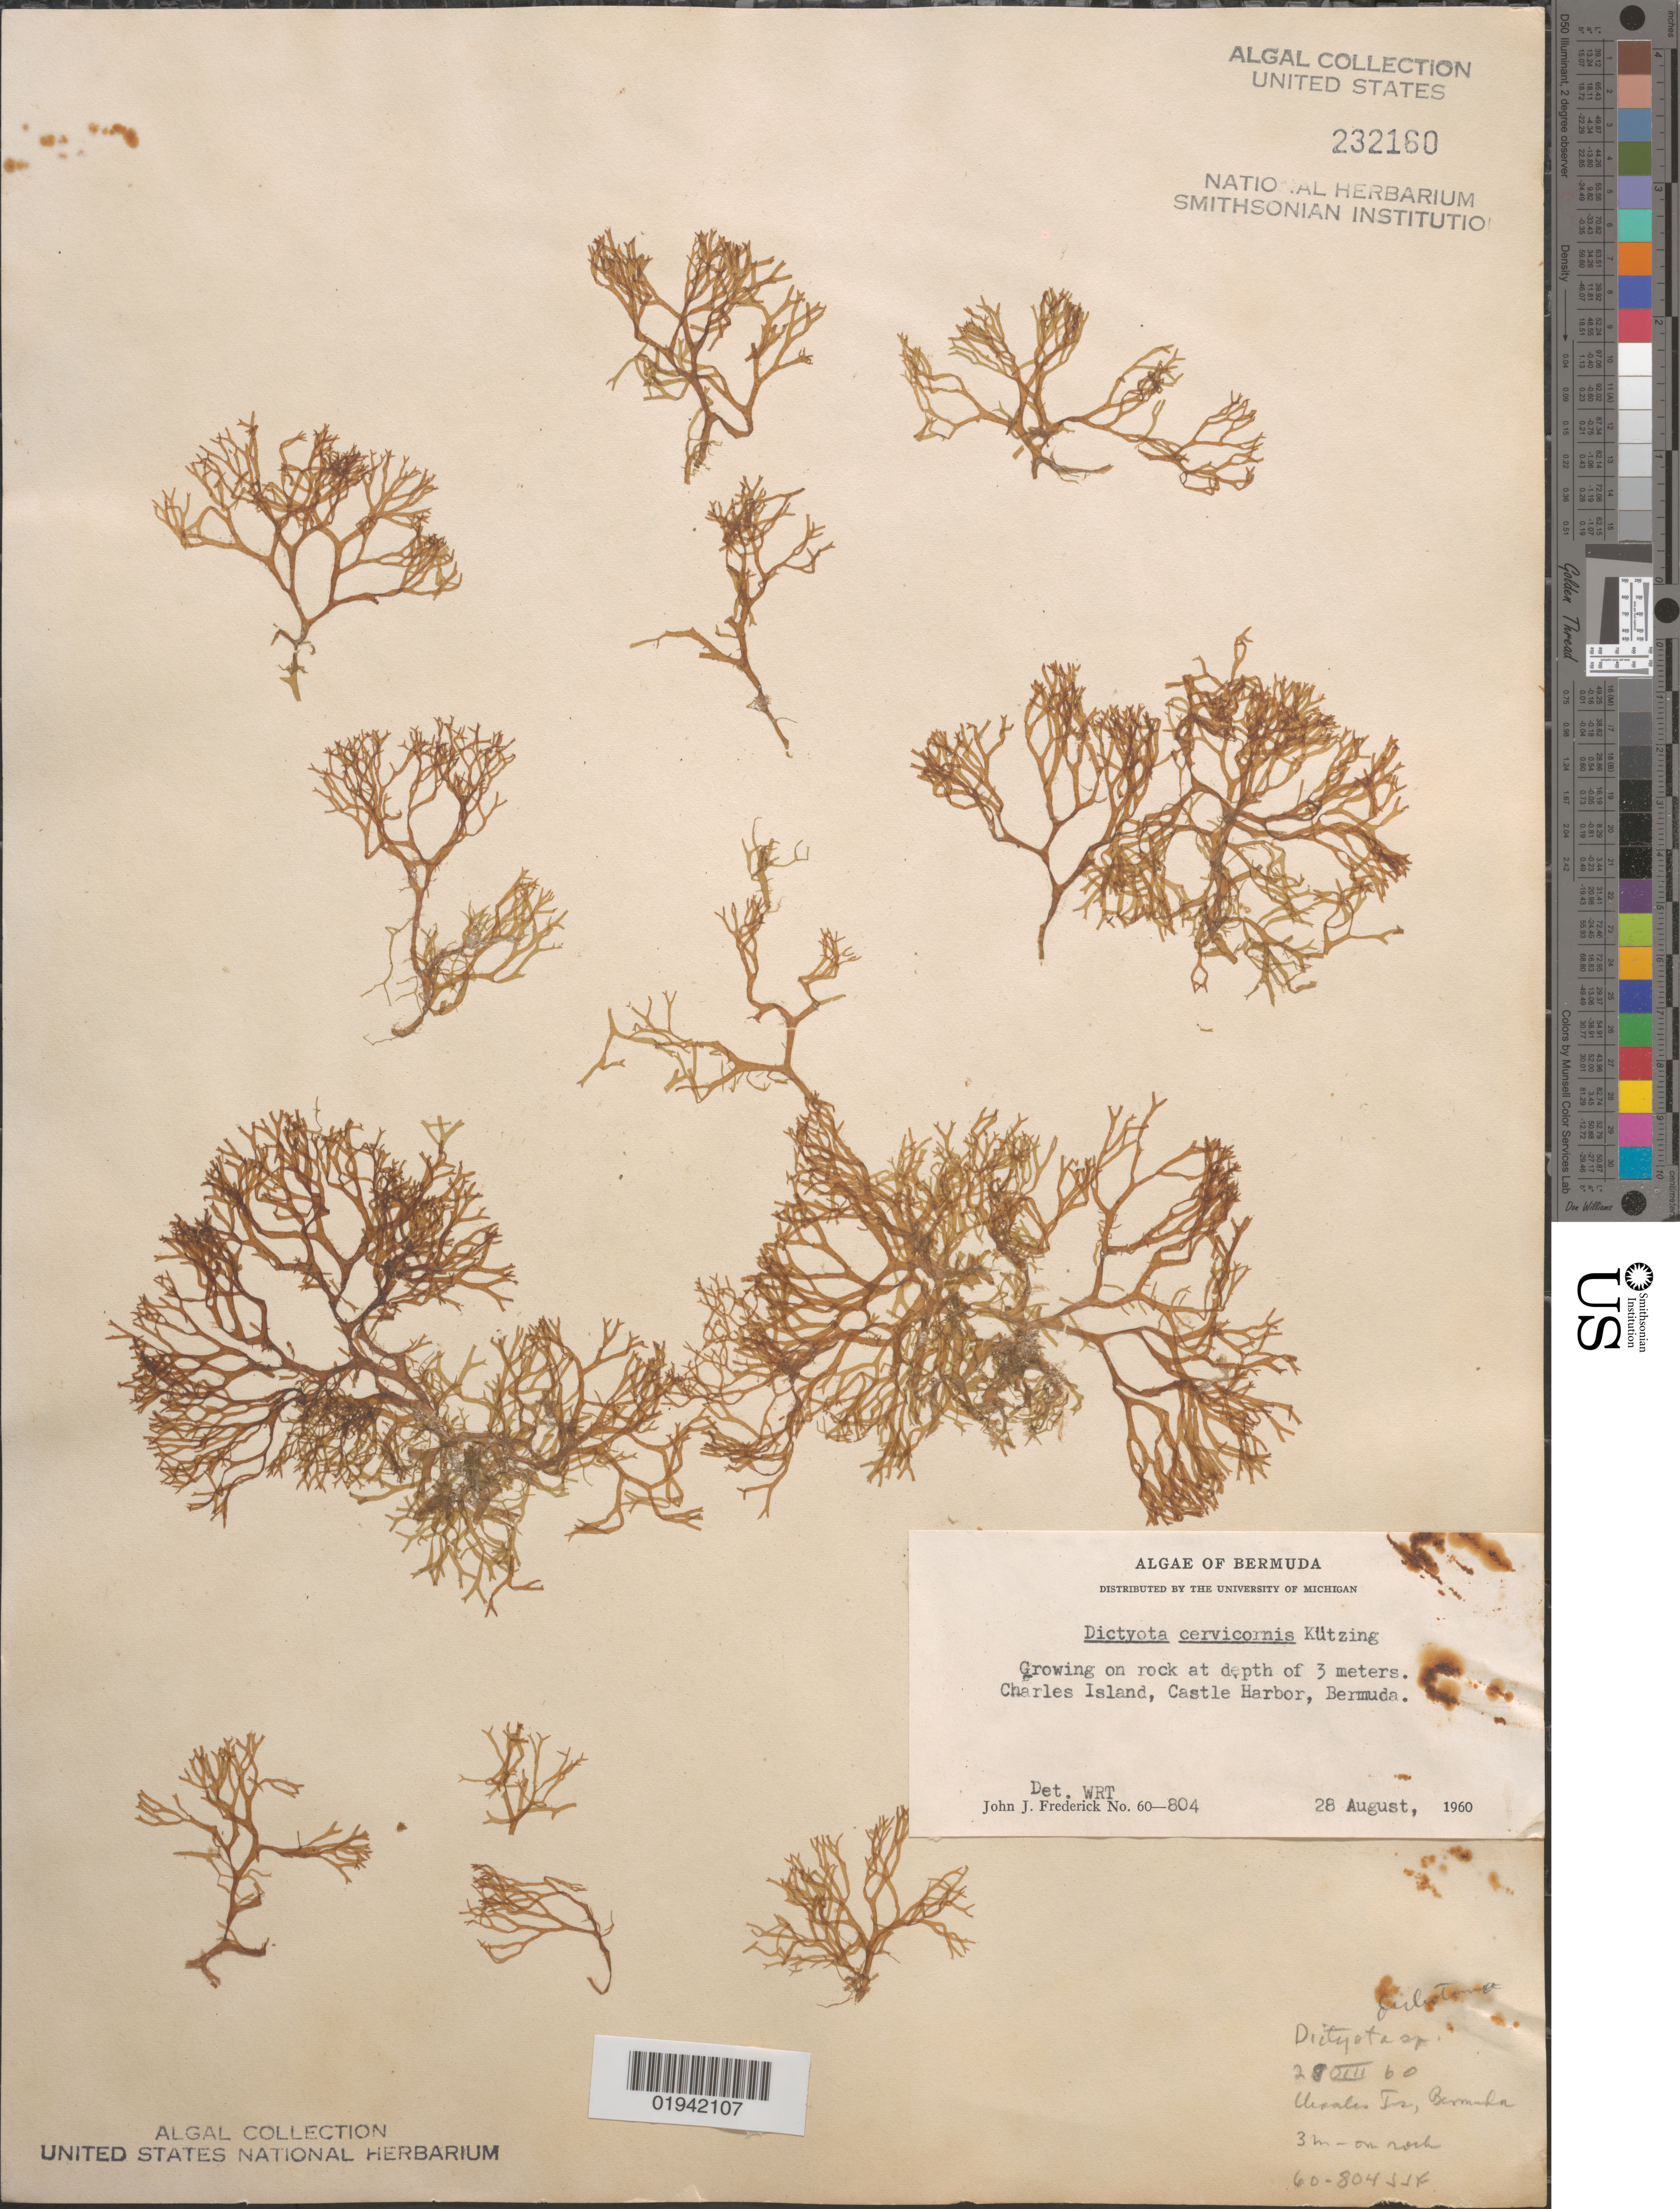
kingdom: Chromista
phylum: Ochrophyta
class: Phaeophyceae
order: Dictyotales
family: Dictyotaceae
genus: Dictyota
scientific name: Dictyota cervicornis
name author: Kütz.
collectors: J. Frederick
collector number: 60-804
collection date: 1960-08-28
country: Bermuda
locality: Charles Island, Castle Harbor.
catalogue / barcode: US 232160